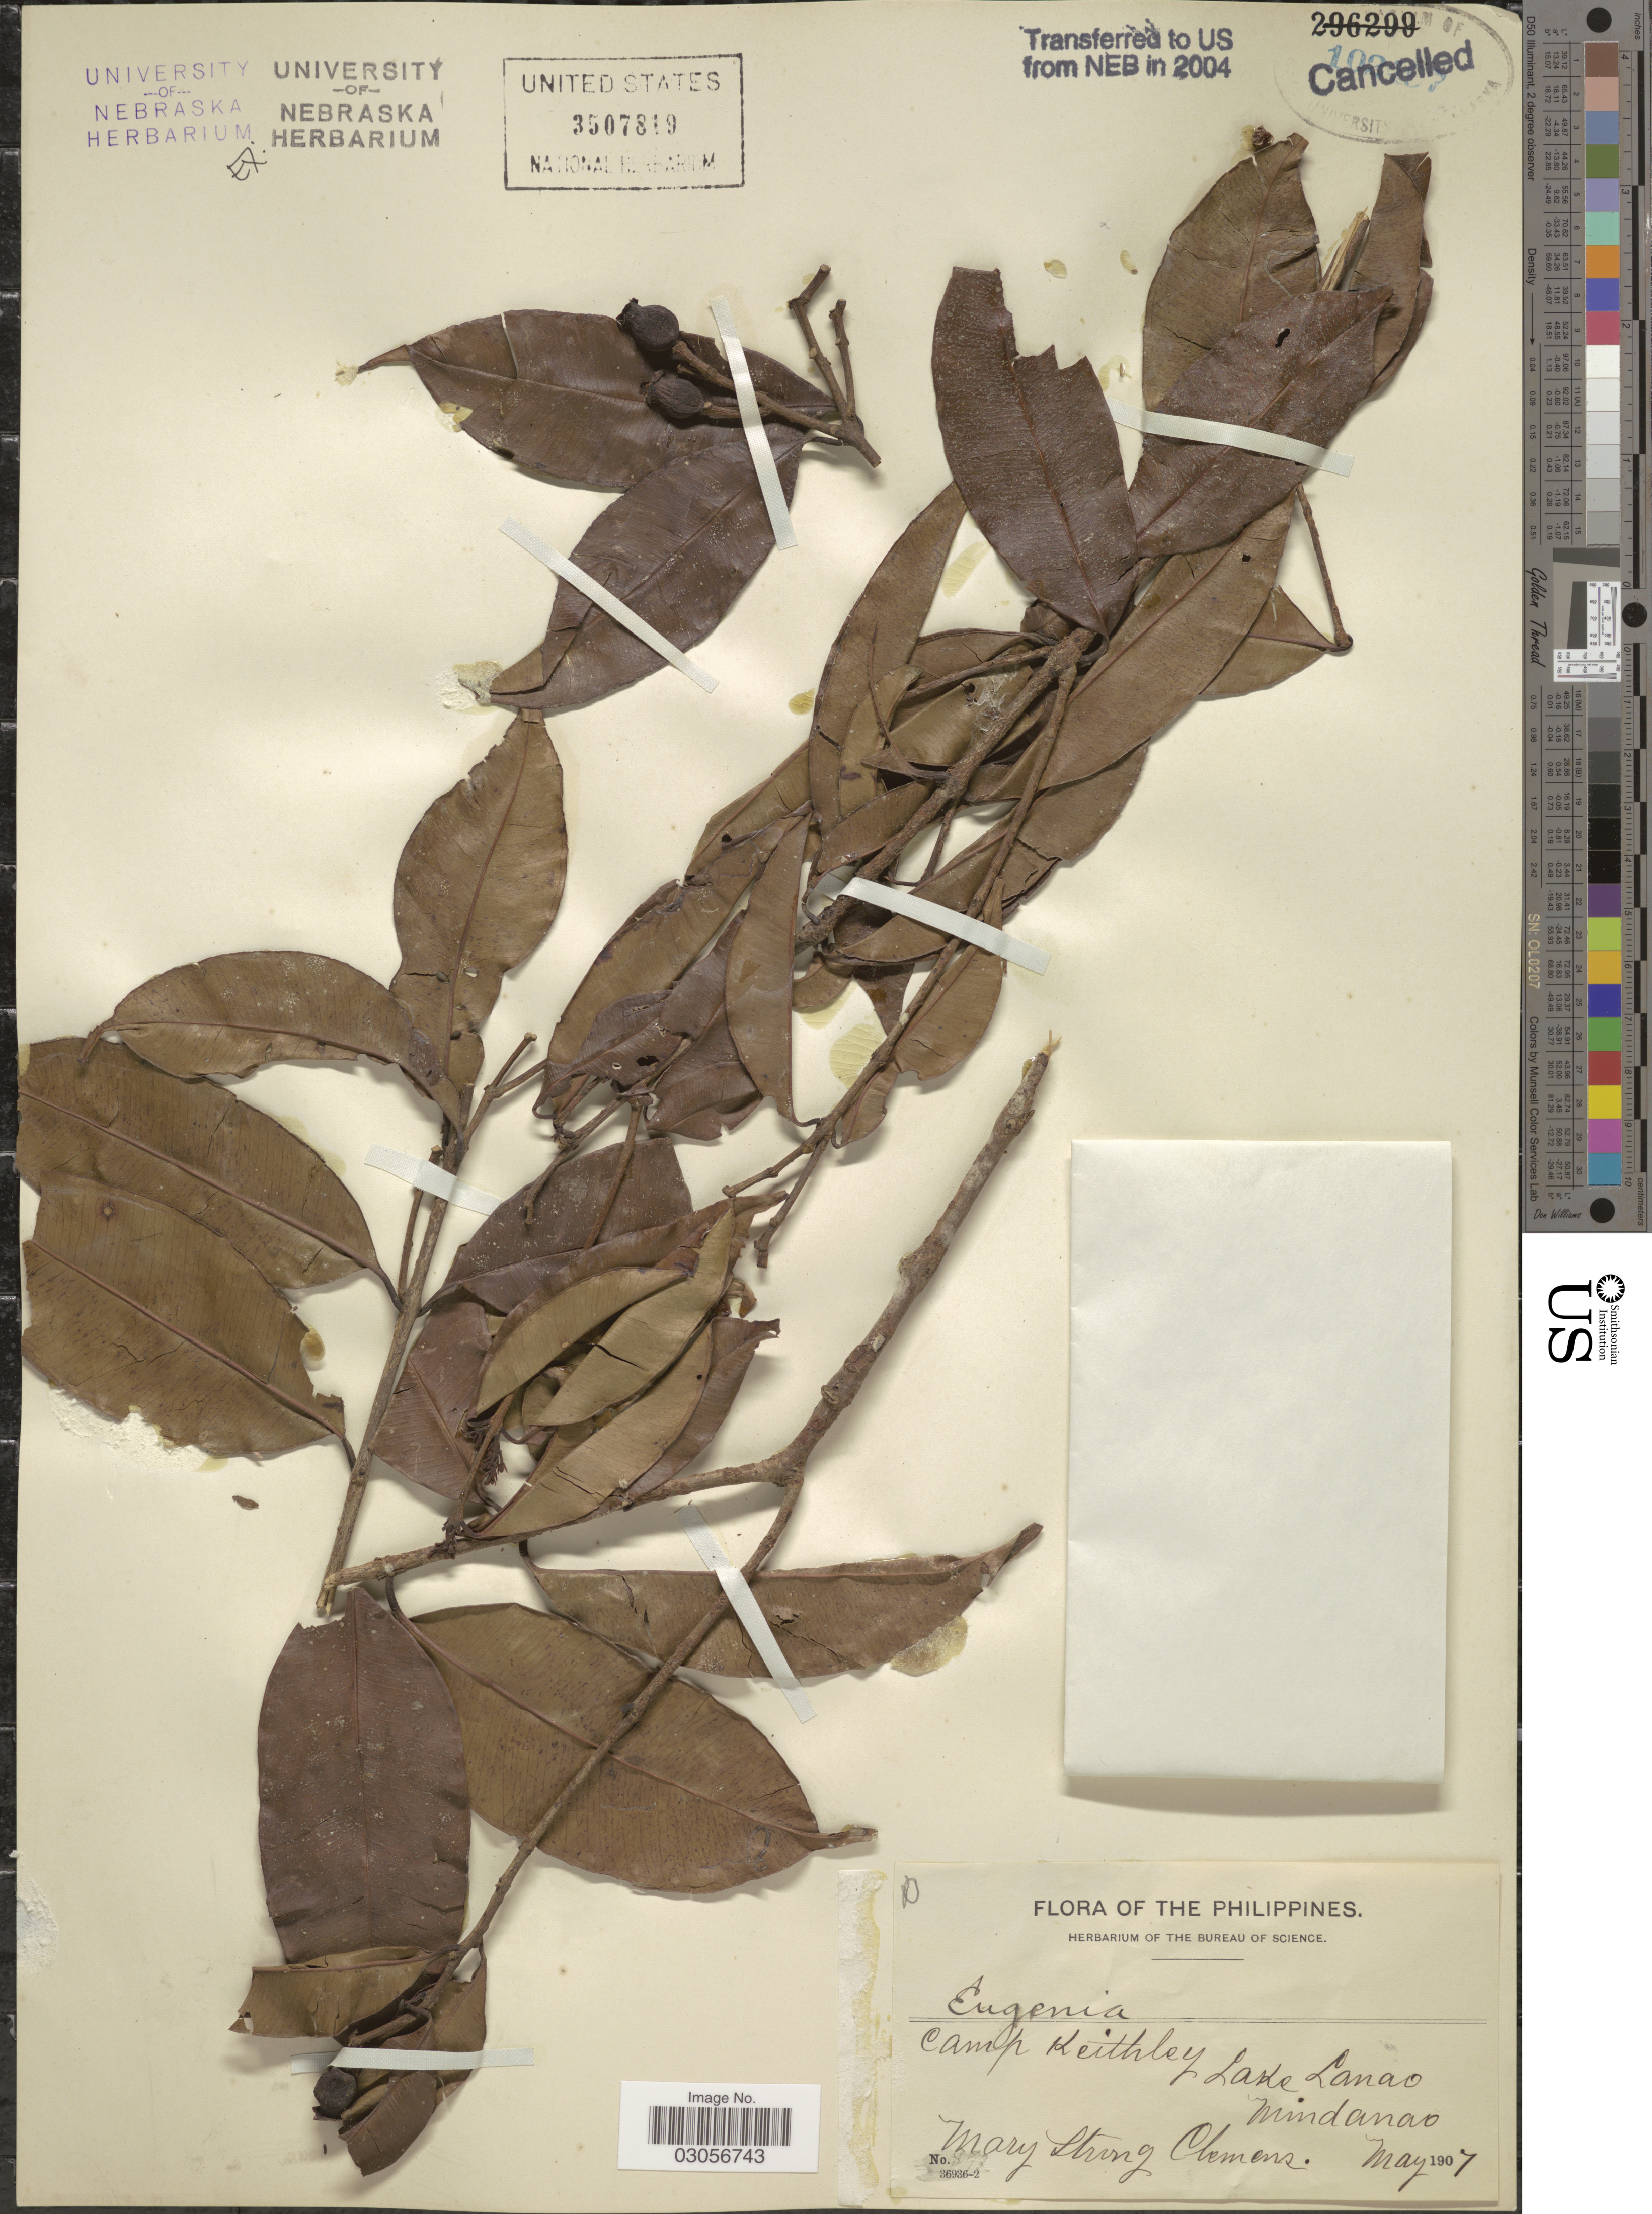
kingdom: Plantae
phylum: Tracheophyta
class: Magnoliopsida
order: Myrtales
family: Myrtaceae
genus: Syzygium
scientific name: Syzygium sp.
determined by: Strong, M. T., (US), Smithsonian Institution - National Museum of Natural History (UNITED STATES)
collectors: M. S. Clemens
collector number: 892?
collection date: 1907-05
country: Philippines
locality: Camp Keithley, Lake Lanao, Mindanao.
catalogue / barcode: US 3507819